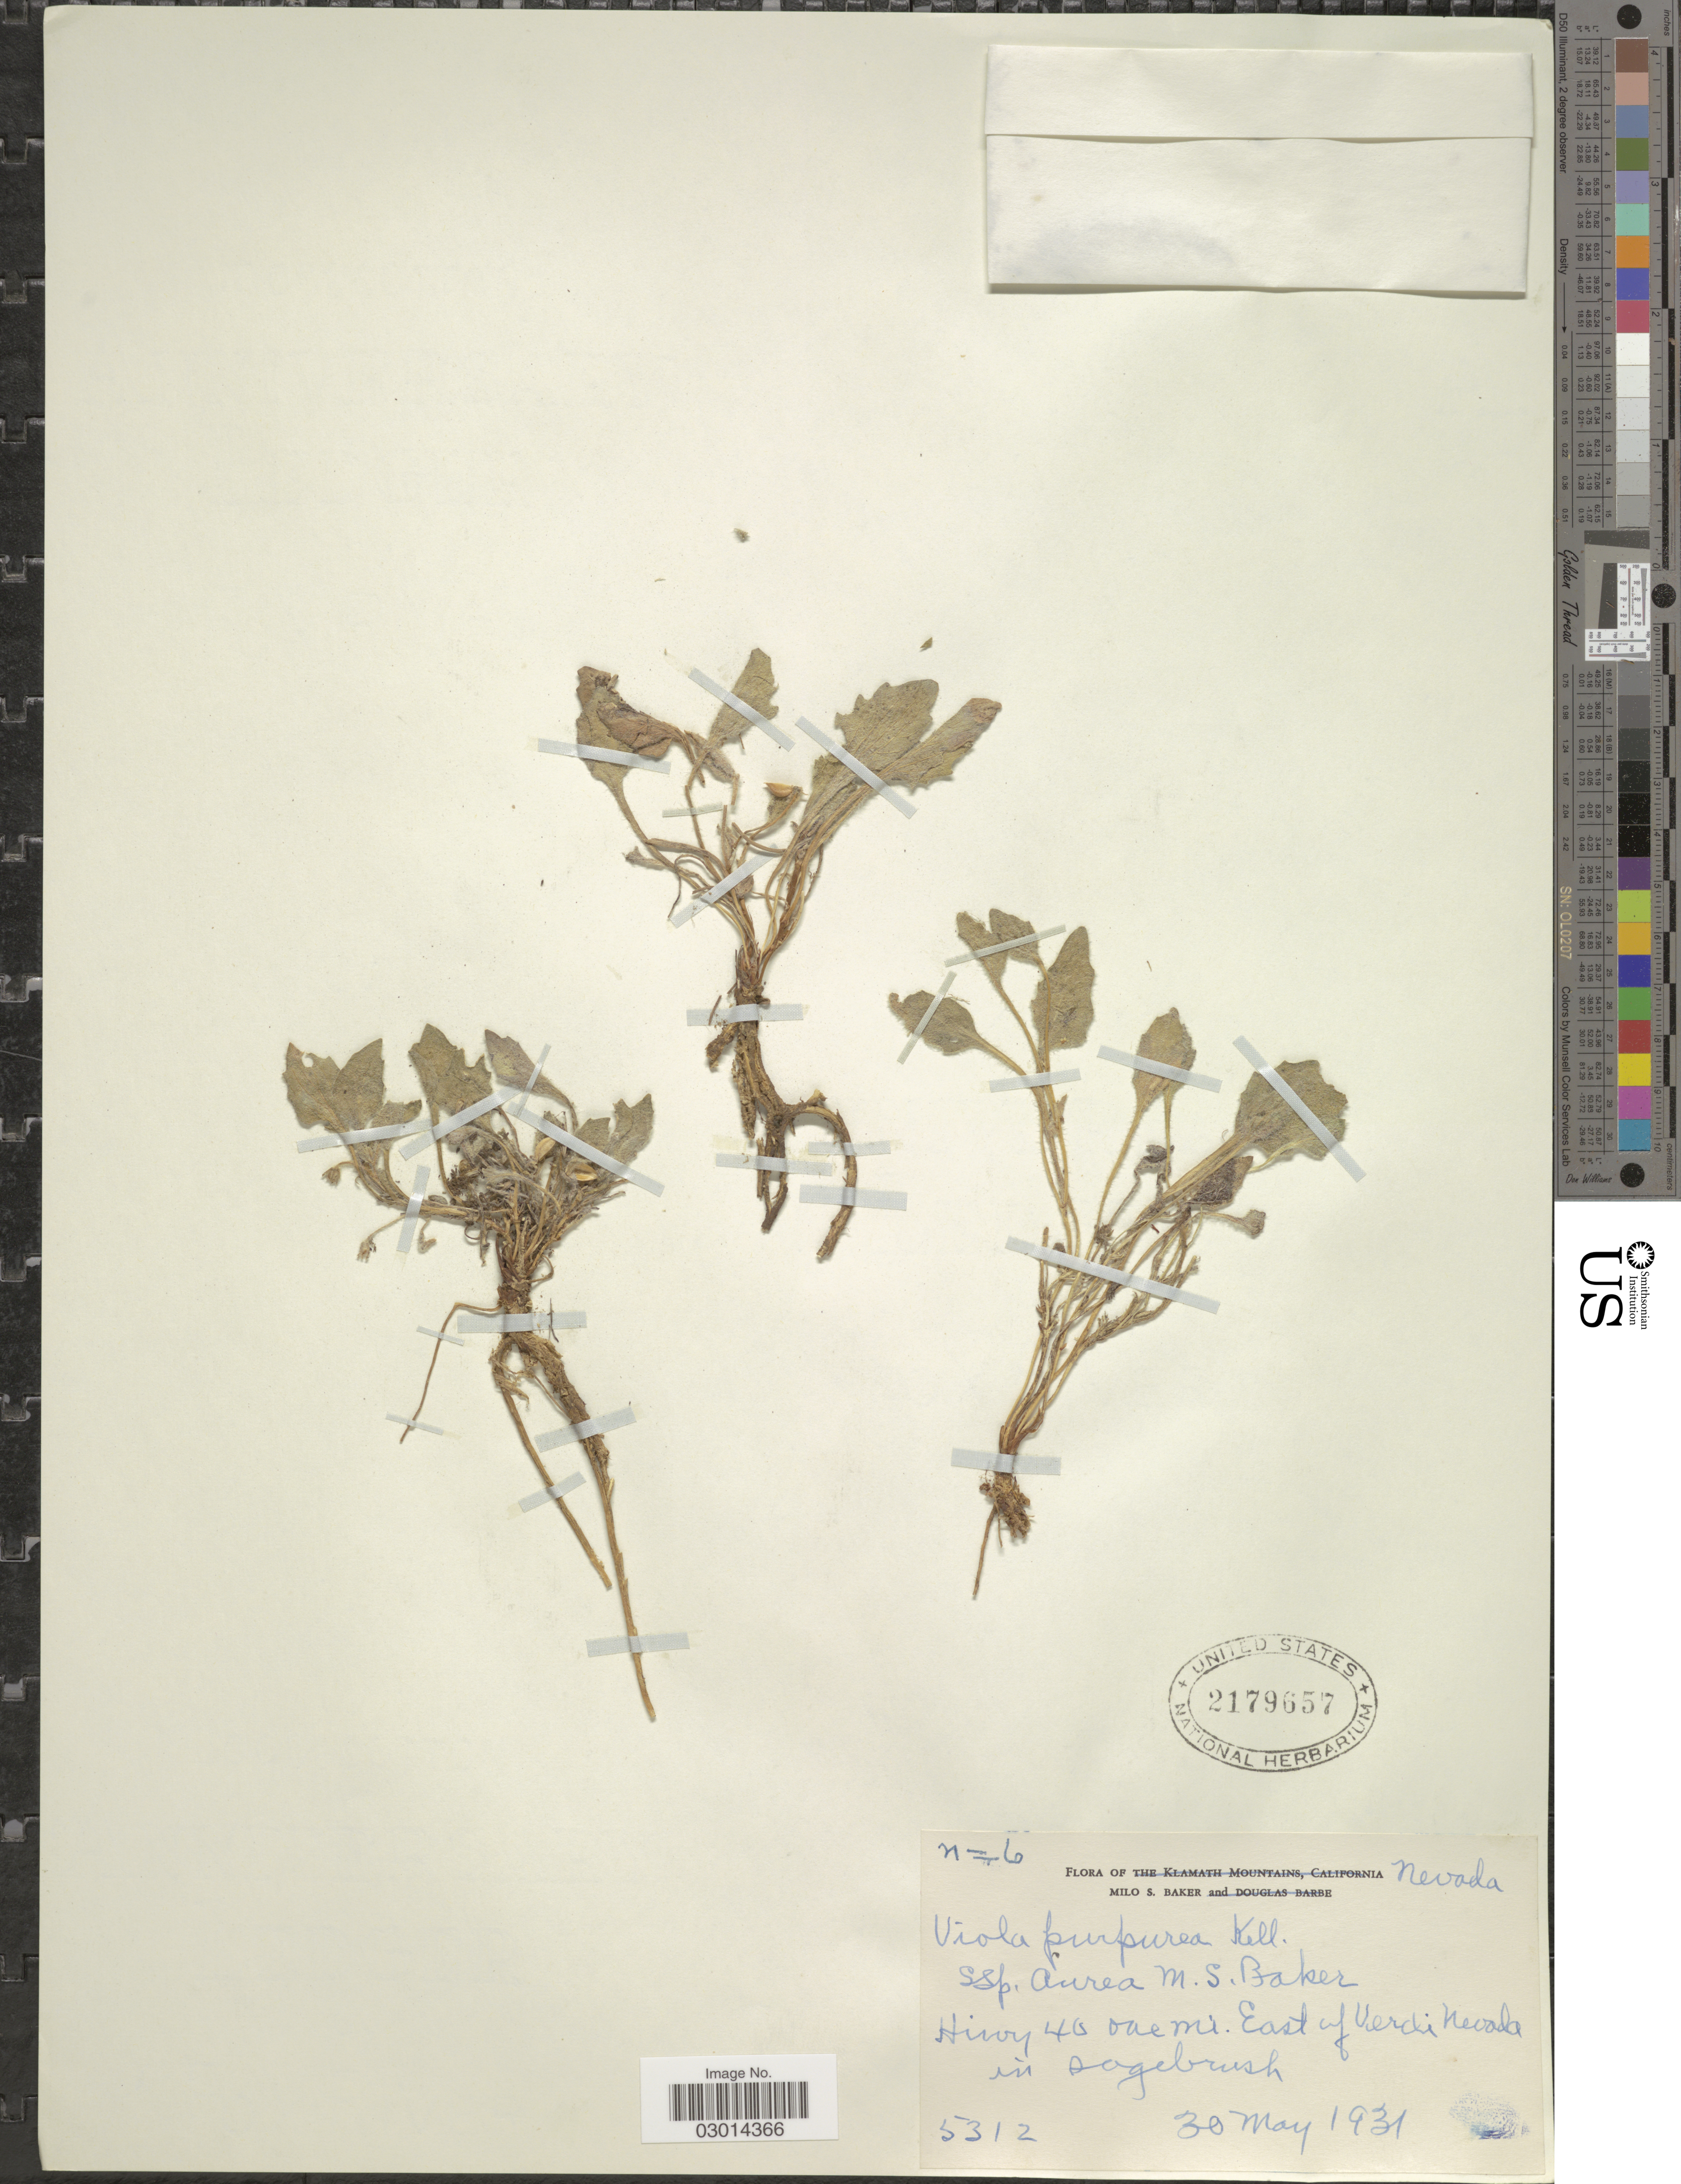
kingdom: Plantae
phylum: Tracheophyta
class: Magnoliopsida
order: Malpighiales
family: Violaceae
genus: Viola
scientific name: Viola purpurea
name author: Kellogg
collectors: M. S. Baker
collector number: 6/5312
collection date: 1931-05-30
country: United States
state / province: Nevada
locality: Hiwy 40 one mi. East of Verdi Nevada in sagebrush.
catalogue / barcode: US 2179657